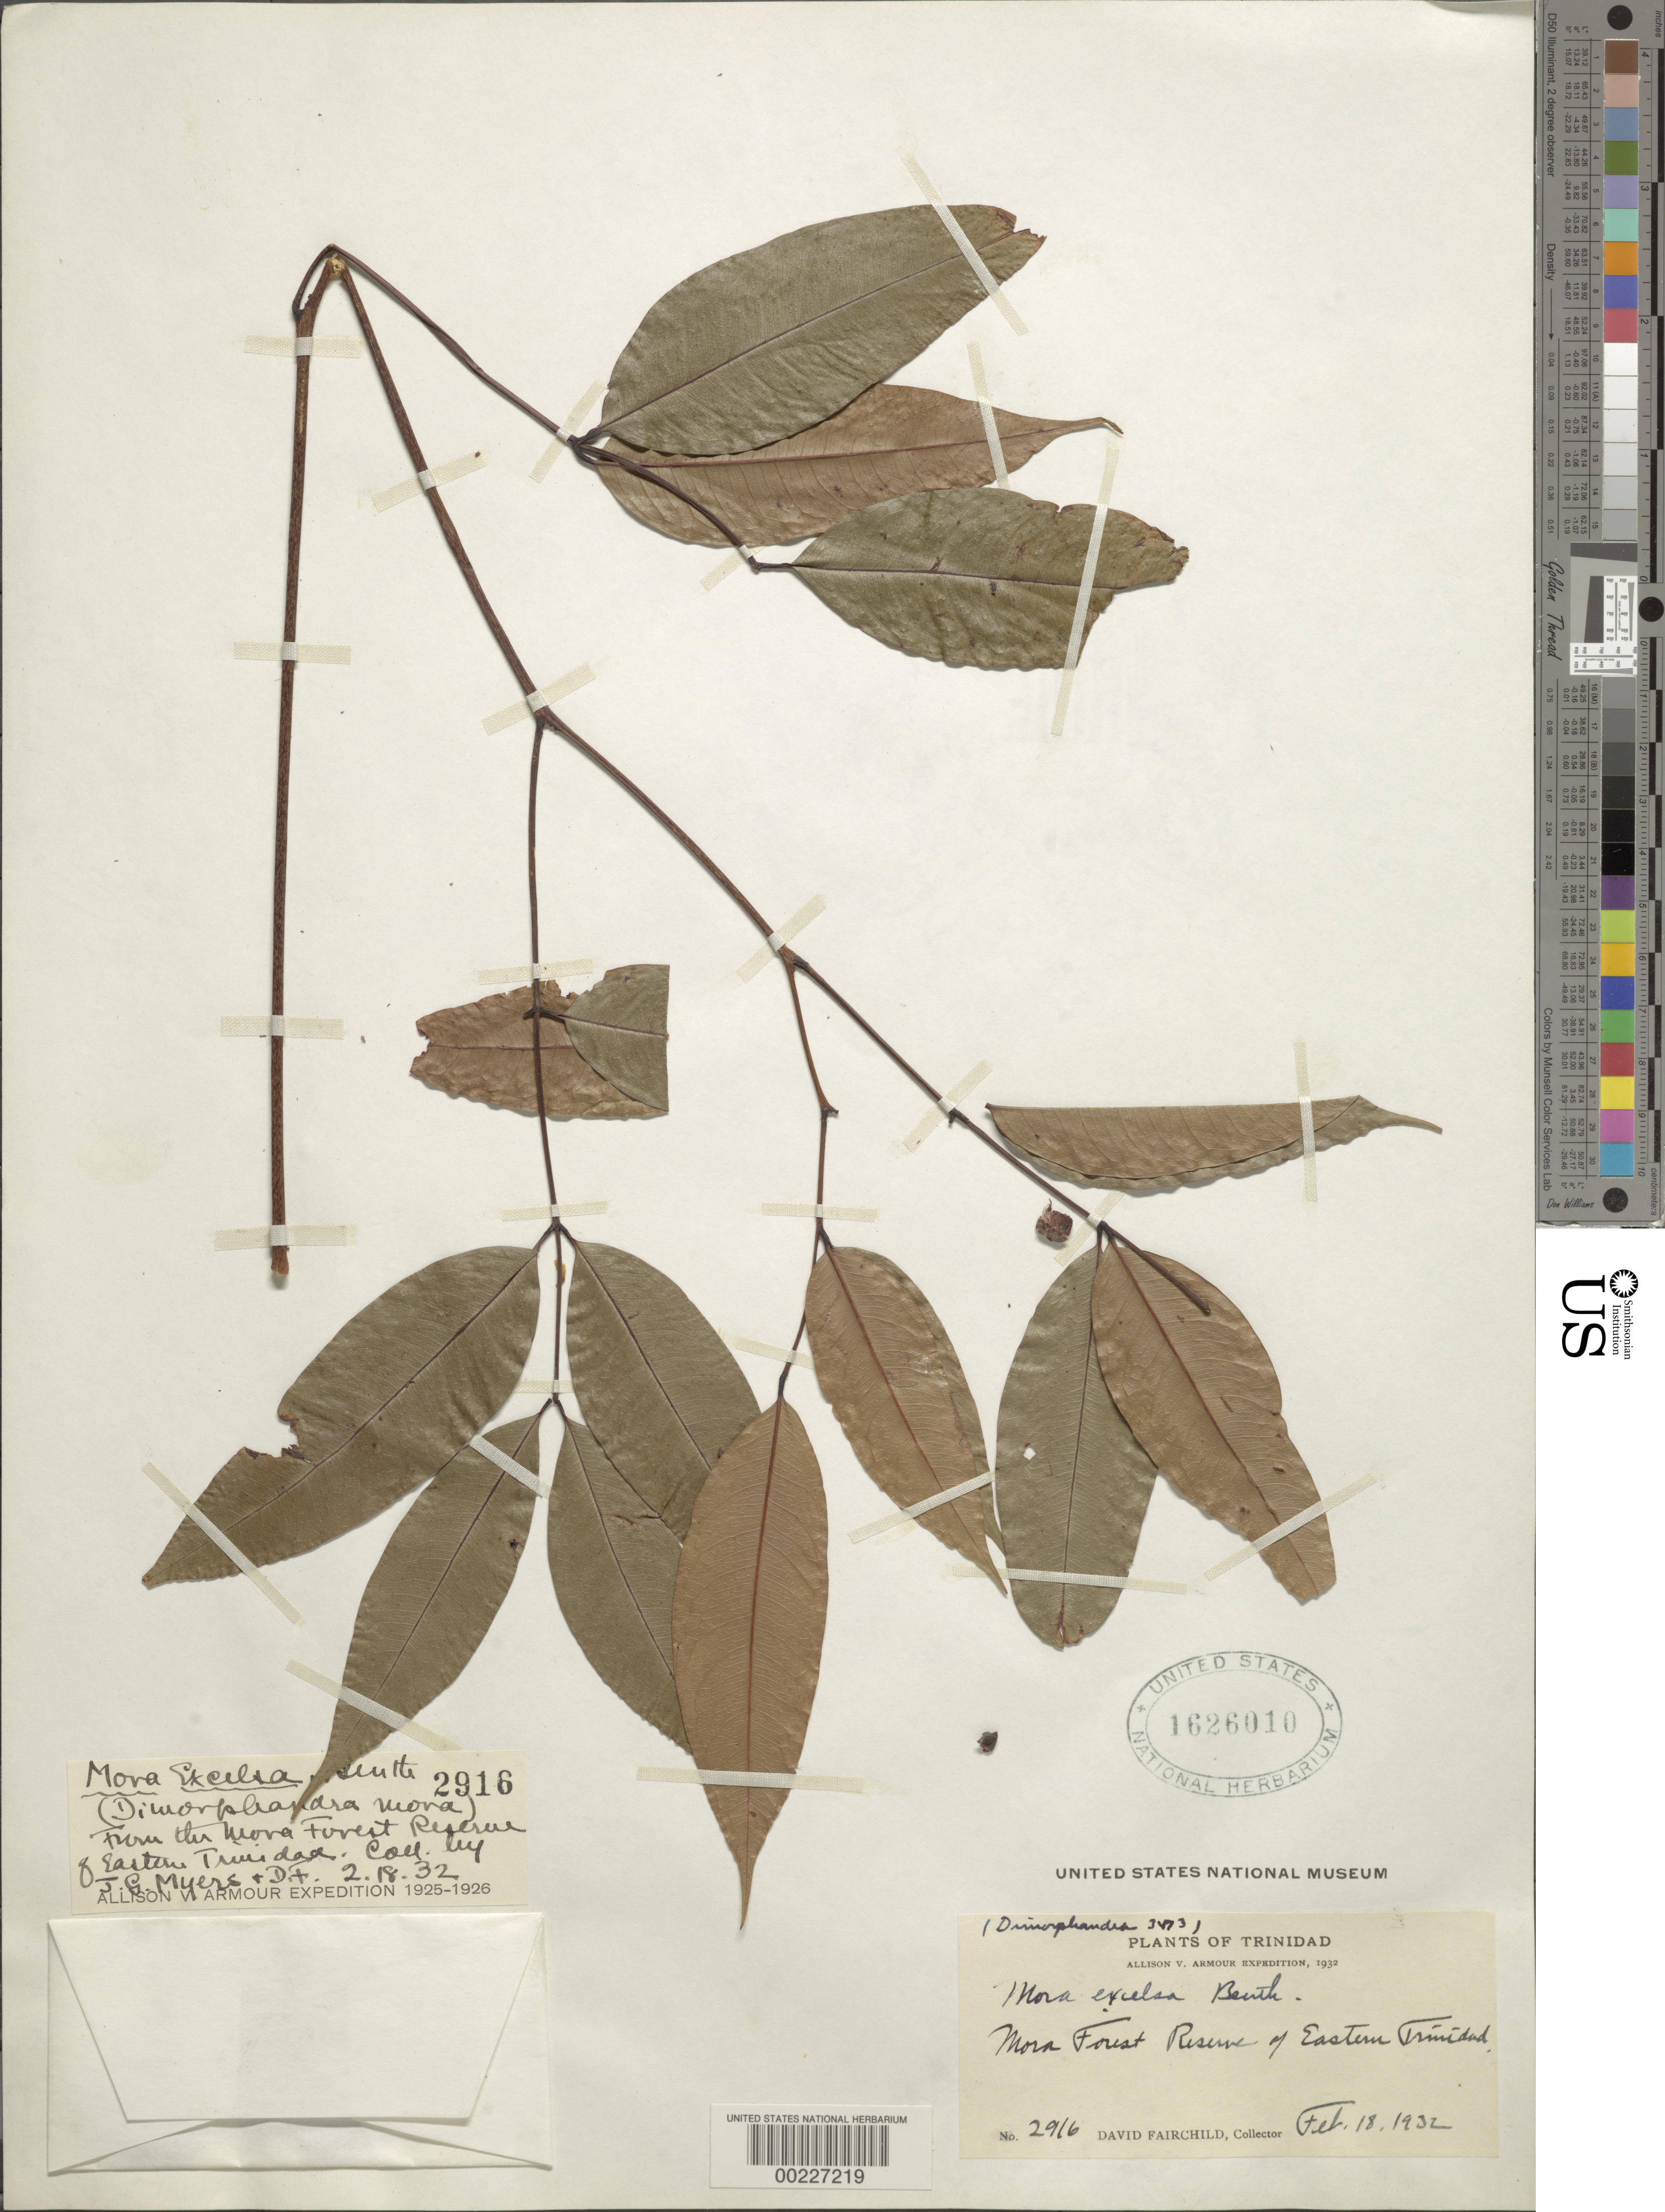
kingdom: Plantae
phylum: Tracheophyta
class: Magnoliopsida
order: Fabales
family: Fabaceae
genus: Mora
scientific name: Mora excelsa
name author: Benth.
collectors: J. Myers & D. Fairchild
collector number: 2916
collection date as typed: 18 Feb 1932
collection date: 1932-02-18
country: Trinidad and Tobago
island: Trinidad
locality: Mora forest reserve of eastern trinidad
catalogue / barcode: US 1626010